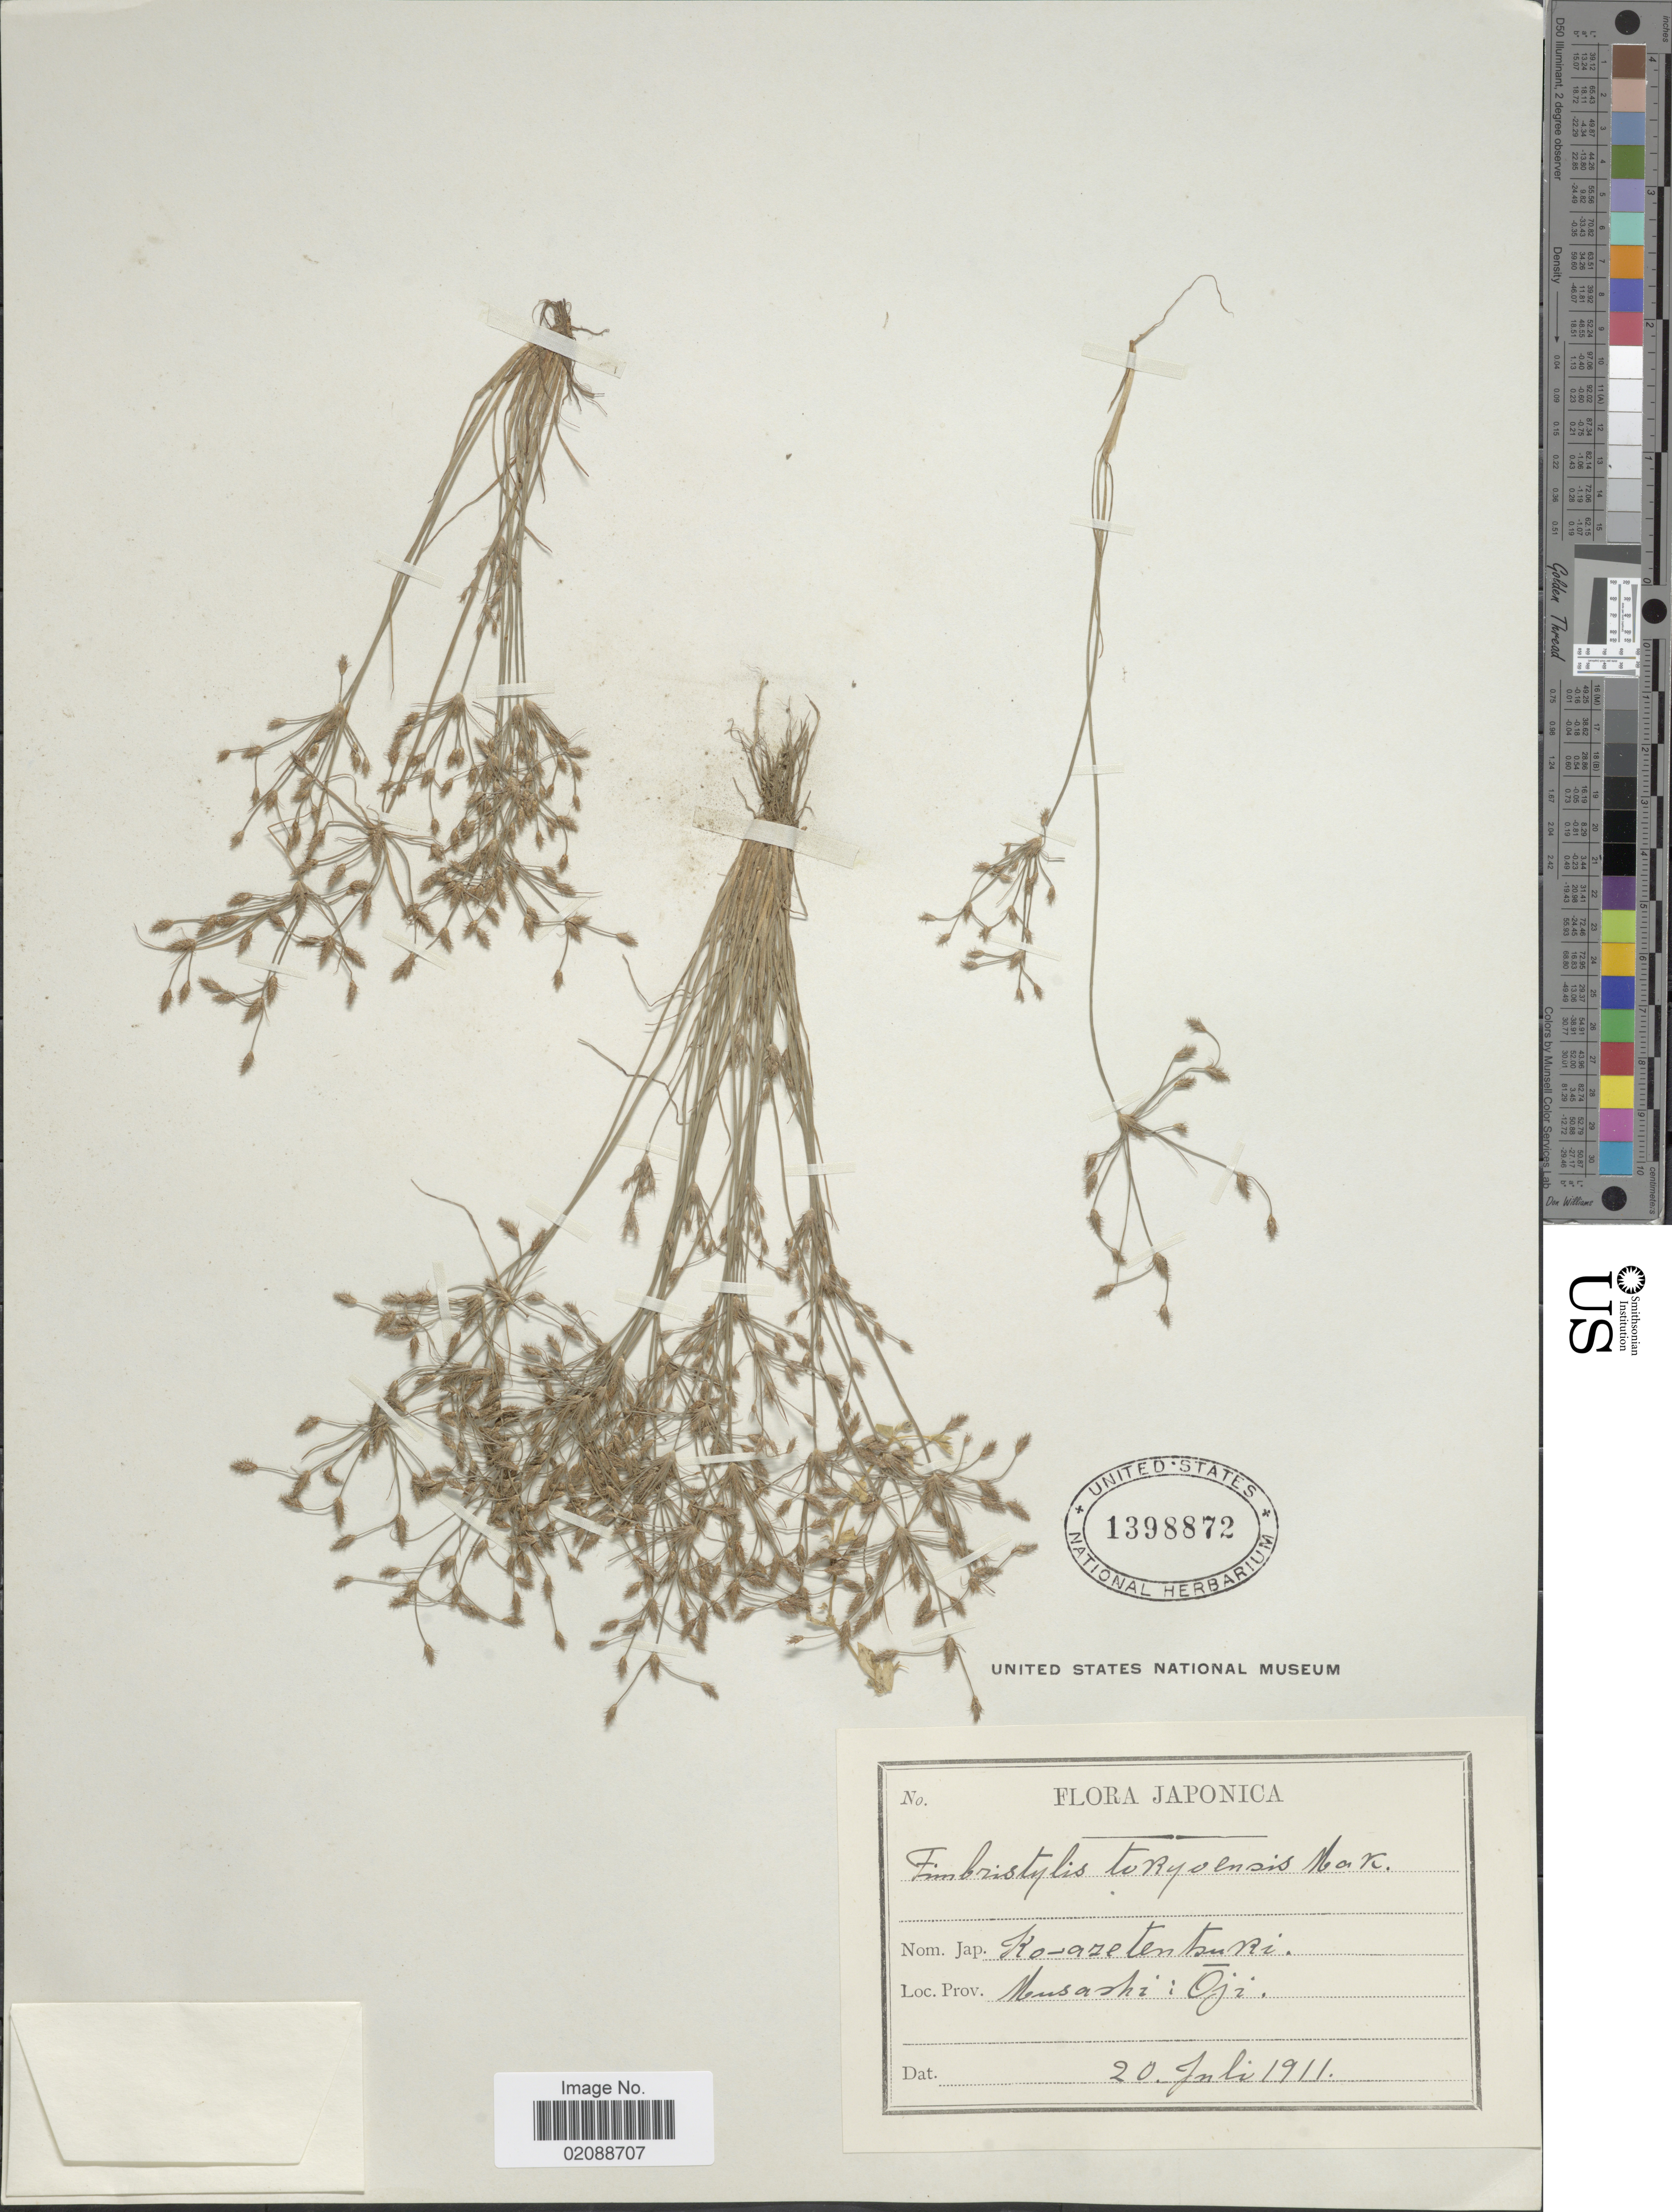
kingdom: Plantae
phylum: Tracheophyta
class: Liliopsida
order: Poales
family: Cyperaceae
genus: Fimbristylis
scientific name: Fimbristylis aestivalis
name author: (Retz.) Vahl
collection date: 1911-07-20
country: Japan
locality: Musashi: Oji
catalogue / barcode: US 1398872